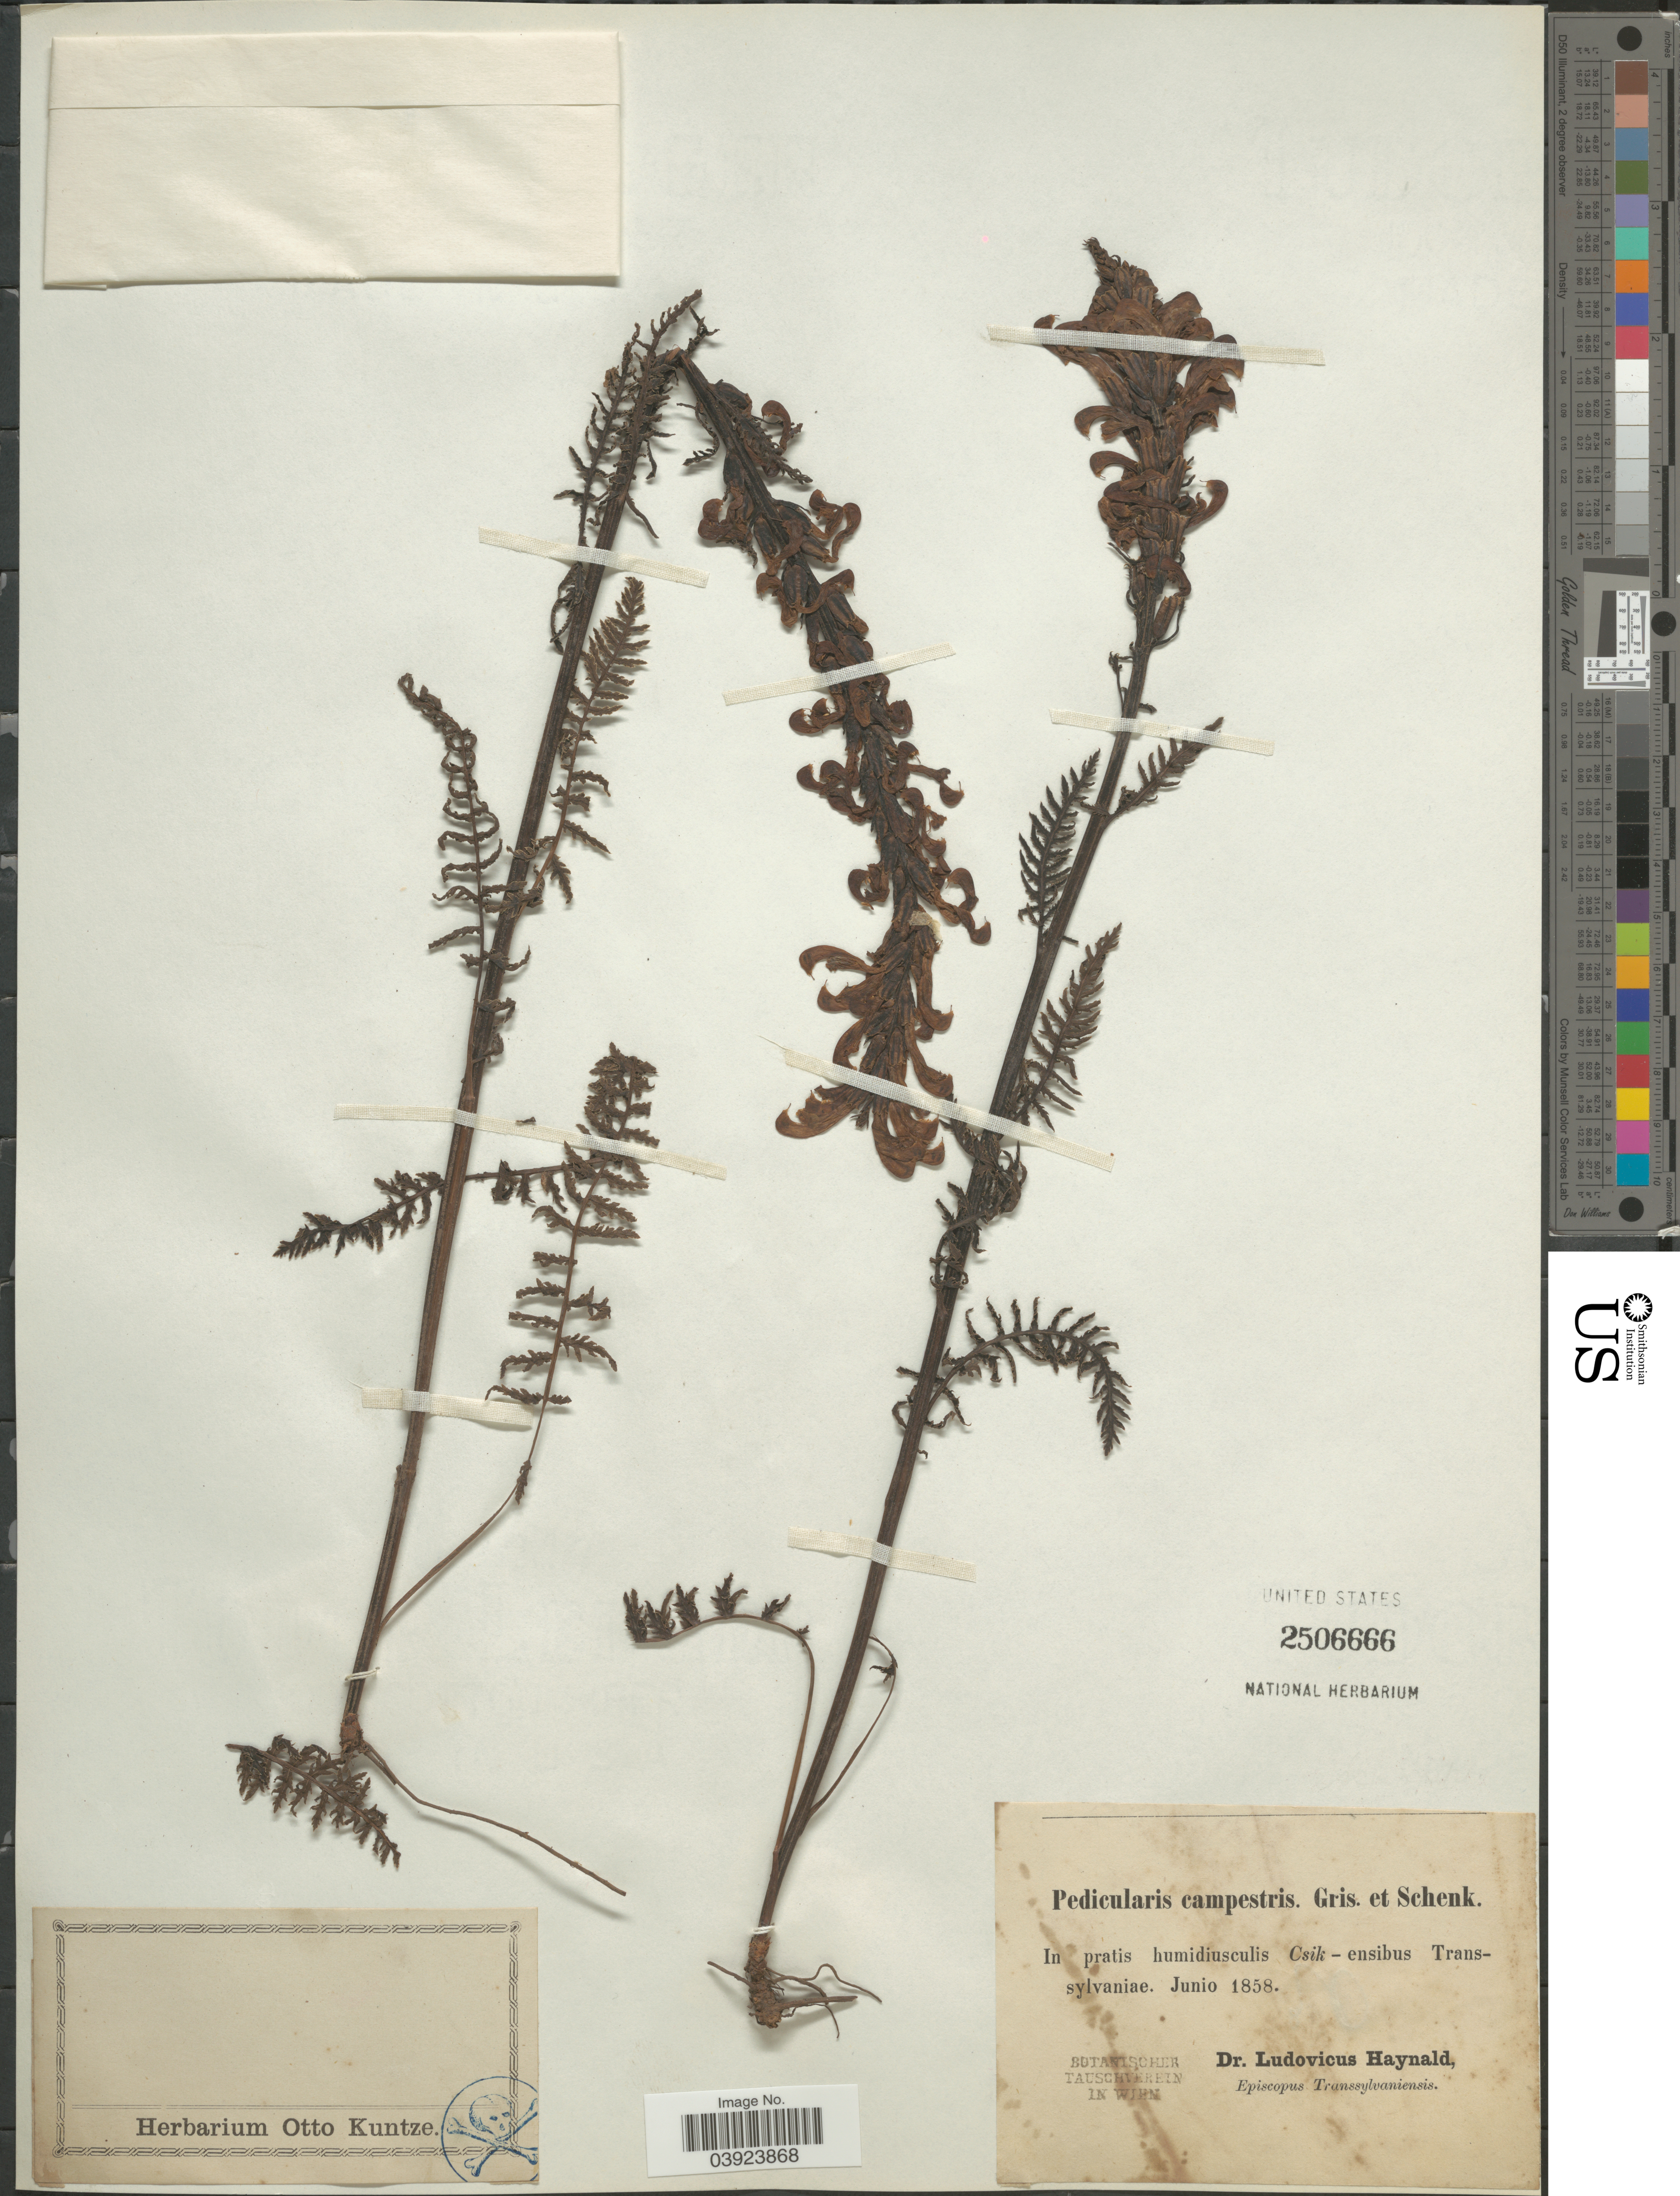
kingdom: Plantae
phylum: Tracheophyta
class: Magnoliopsida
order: Lamiales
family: Orobanchaceae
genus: Pedicularis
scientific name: Pedicularis campestris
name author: Griseb. & Schenk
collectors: L. Haynald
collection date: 1858-06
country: Romania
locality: In pratis humidiusculis Csik - ensibus Transsylvaniae.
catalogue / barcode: US 2506666